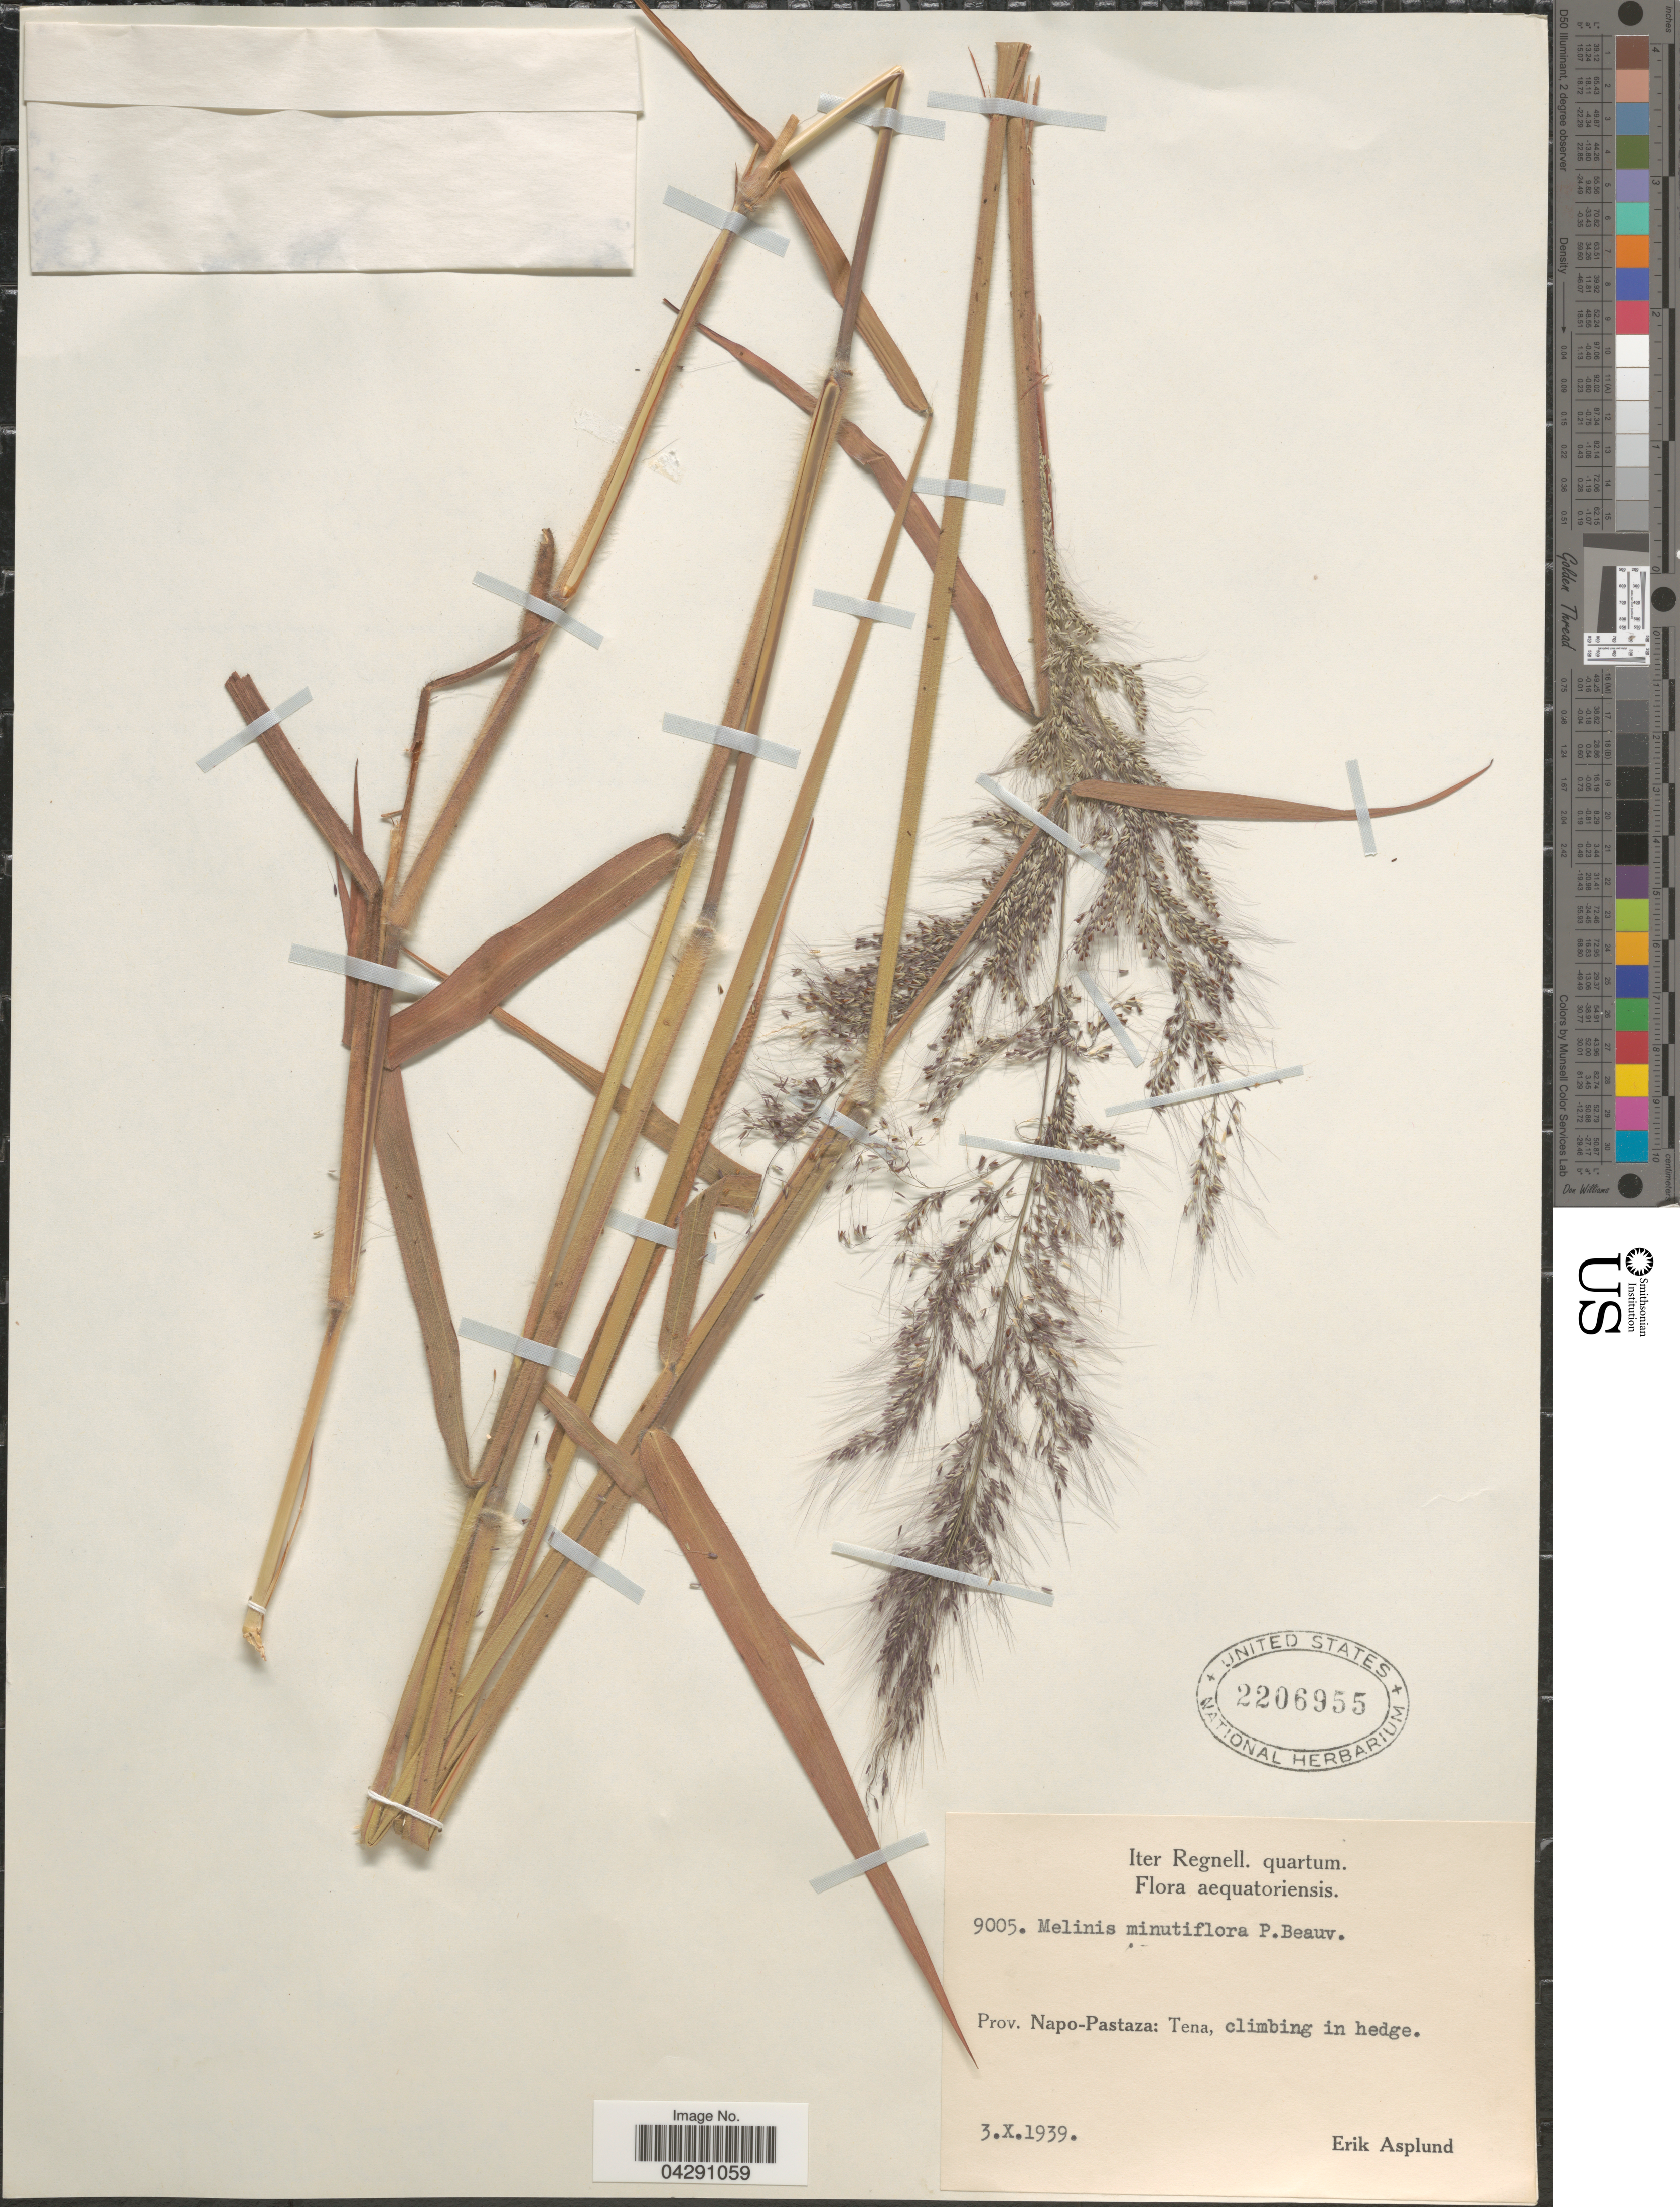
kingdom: Plantae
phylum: Tracheophyta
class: Liliopsida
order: Poales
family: Poaceae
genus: Melinis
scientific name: Melinis minutiflora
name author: P. Beauv.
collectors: E. Asplund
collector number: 9005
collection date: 1939-10-03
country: Ecuador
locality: Iter Regnell. quartum. Prov. Napo-Pastaza: Tena.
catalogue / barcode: US 2206955